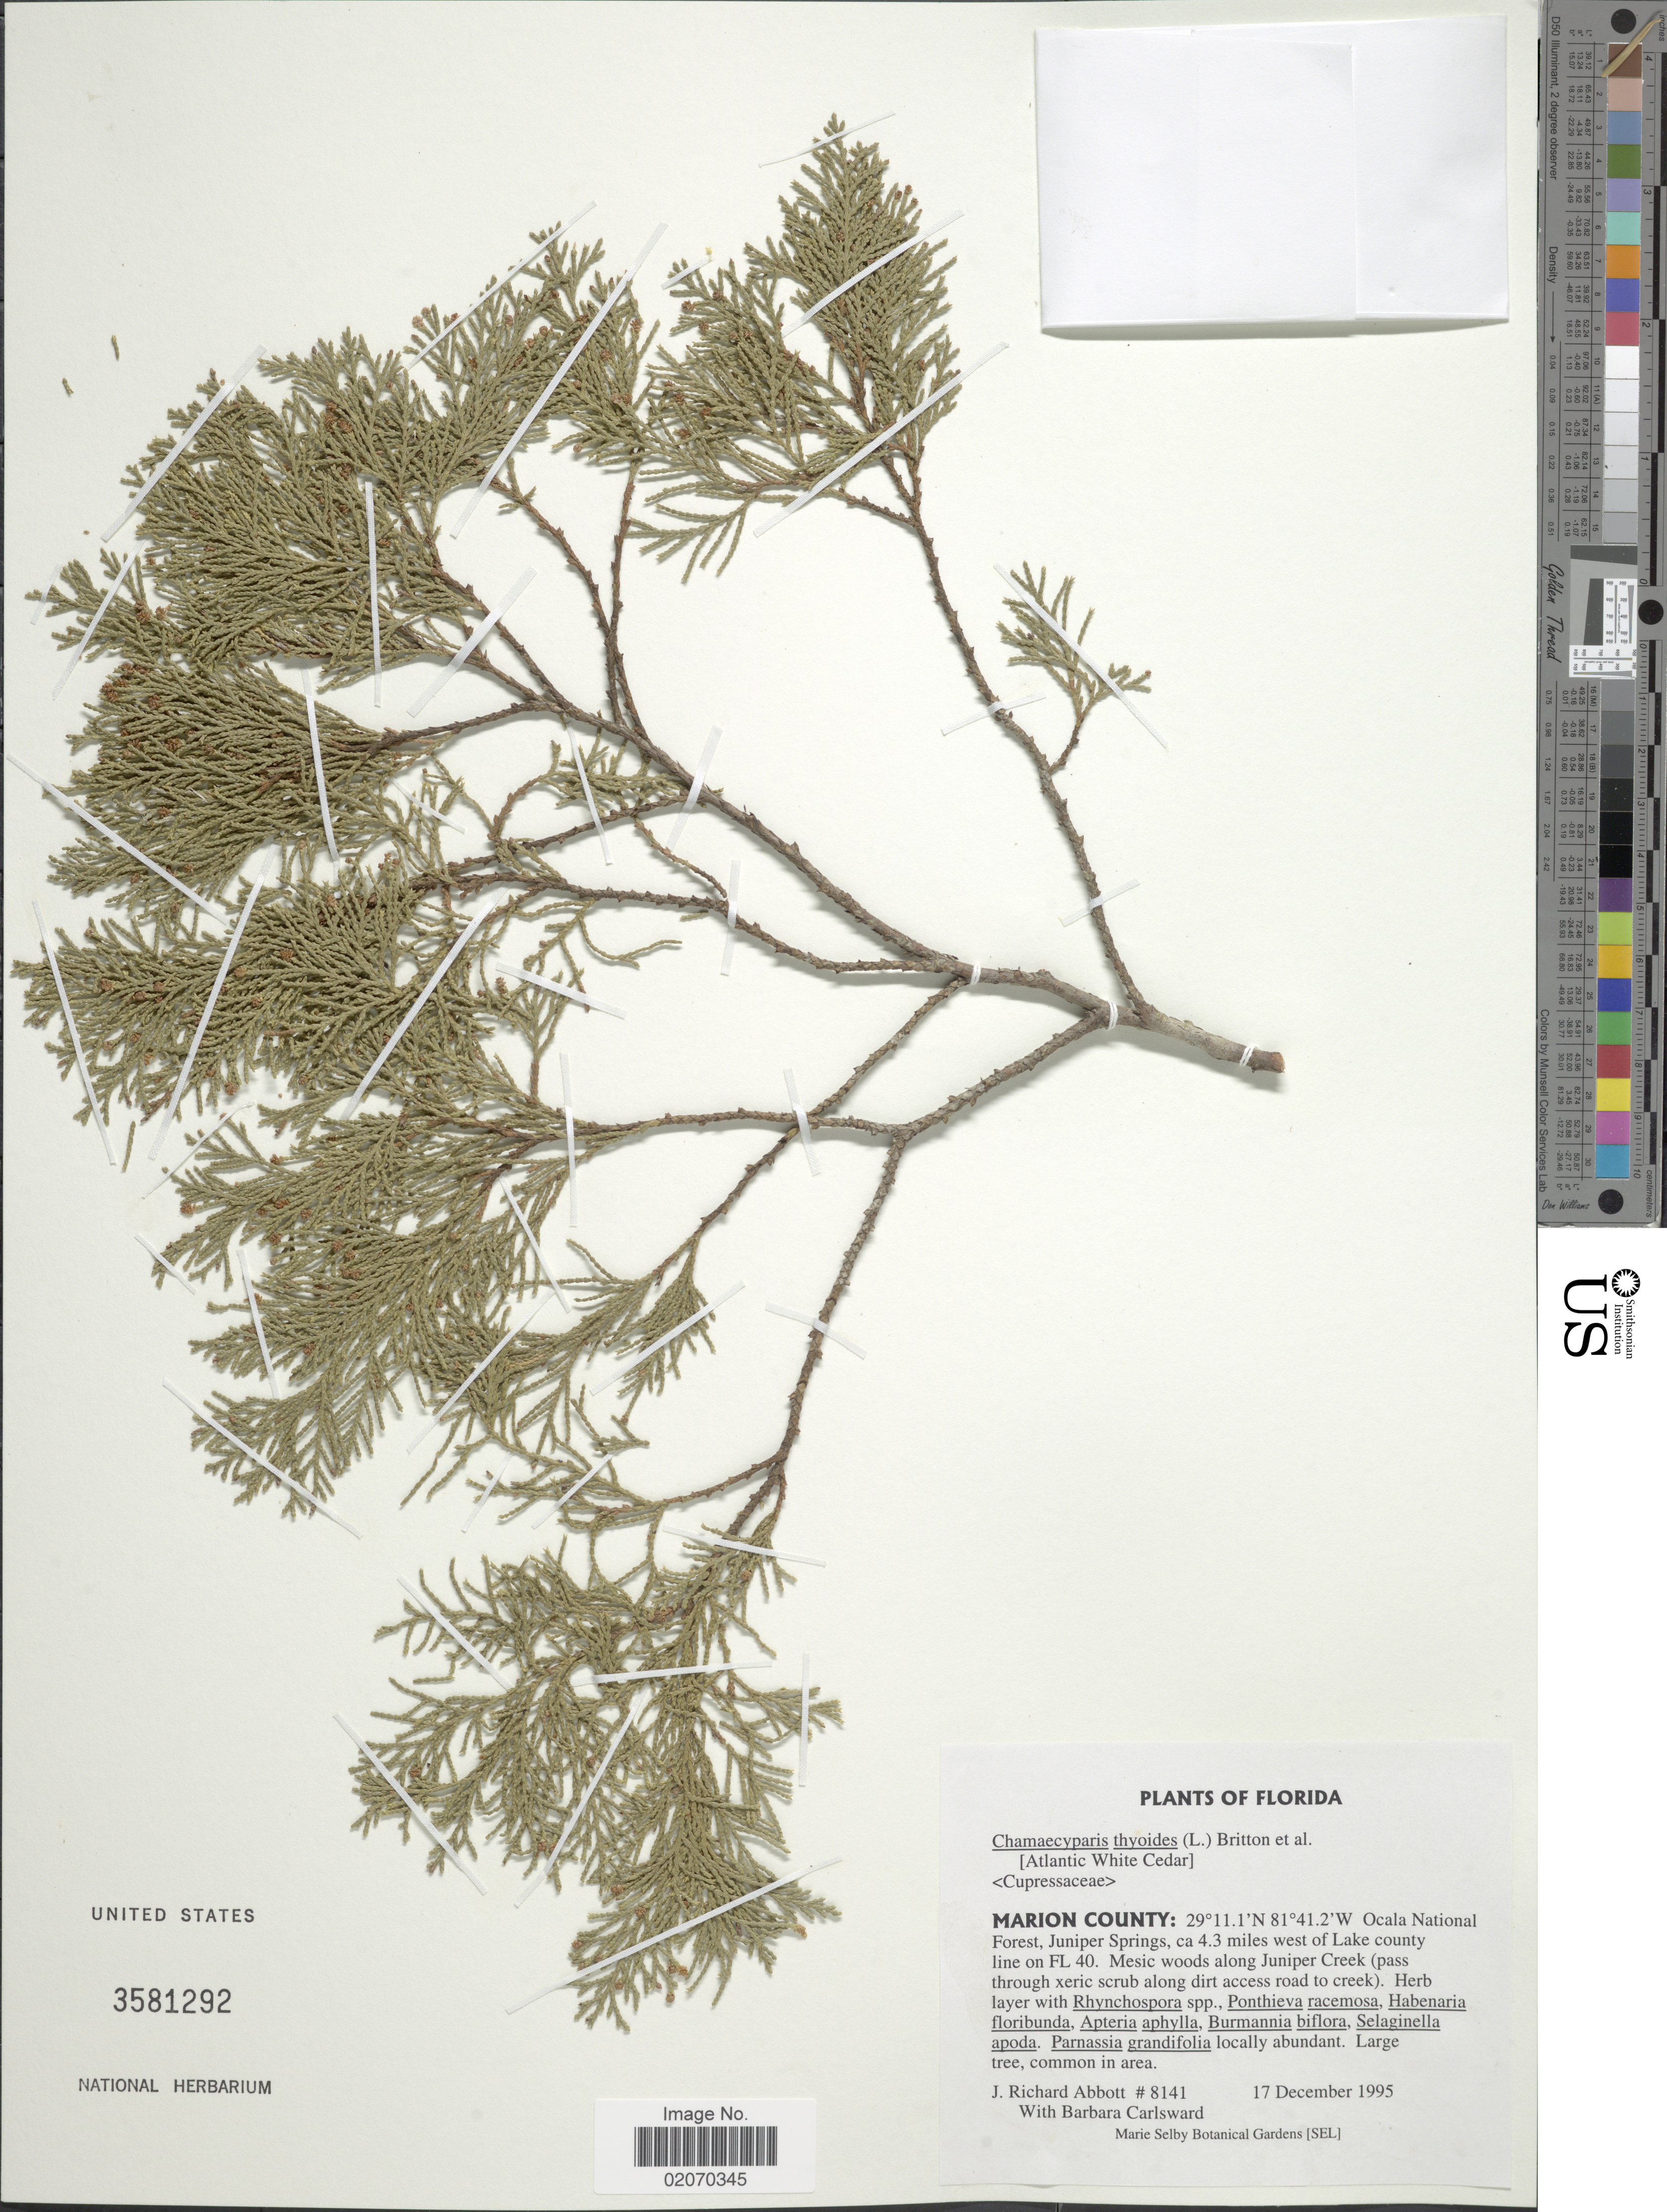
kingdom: Plantae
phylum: Tracheophyta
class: Pinopsida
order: Pinales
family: Cupressaceae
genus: Chamaecyparis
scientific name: Chamaecyparis thyoides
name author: (L.) Britton, Stearns & Poggenb.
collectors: J. R. Abbott & B. Carlsward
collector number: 8141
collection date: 1995-12-17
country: United States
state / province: Florida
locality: Marion County: Ocala National Forest, Juniper Springs, ca 4.3 miles west of Lake county line on FL 40. along Juniper Creek (pass through xeric scrub along dirt road access road to creek)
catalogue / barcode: US 3581292